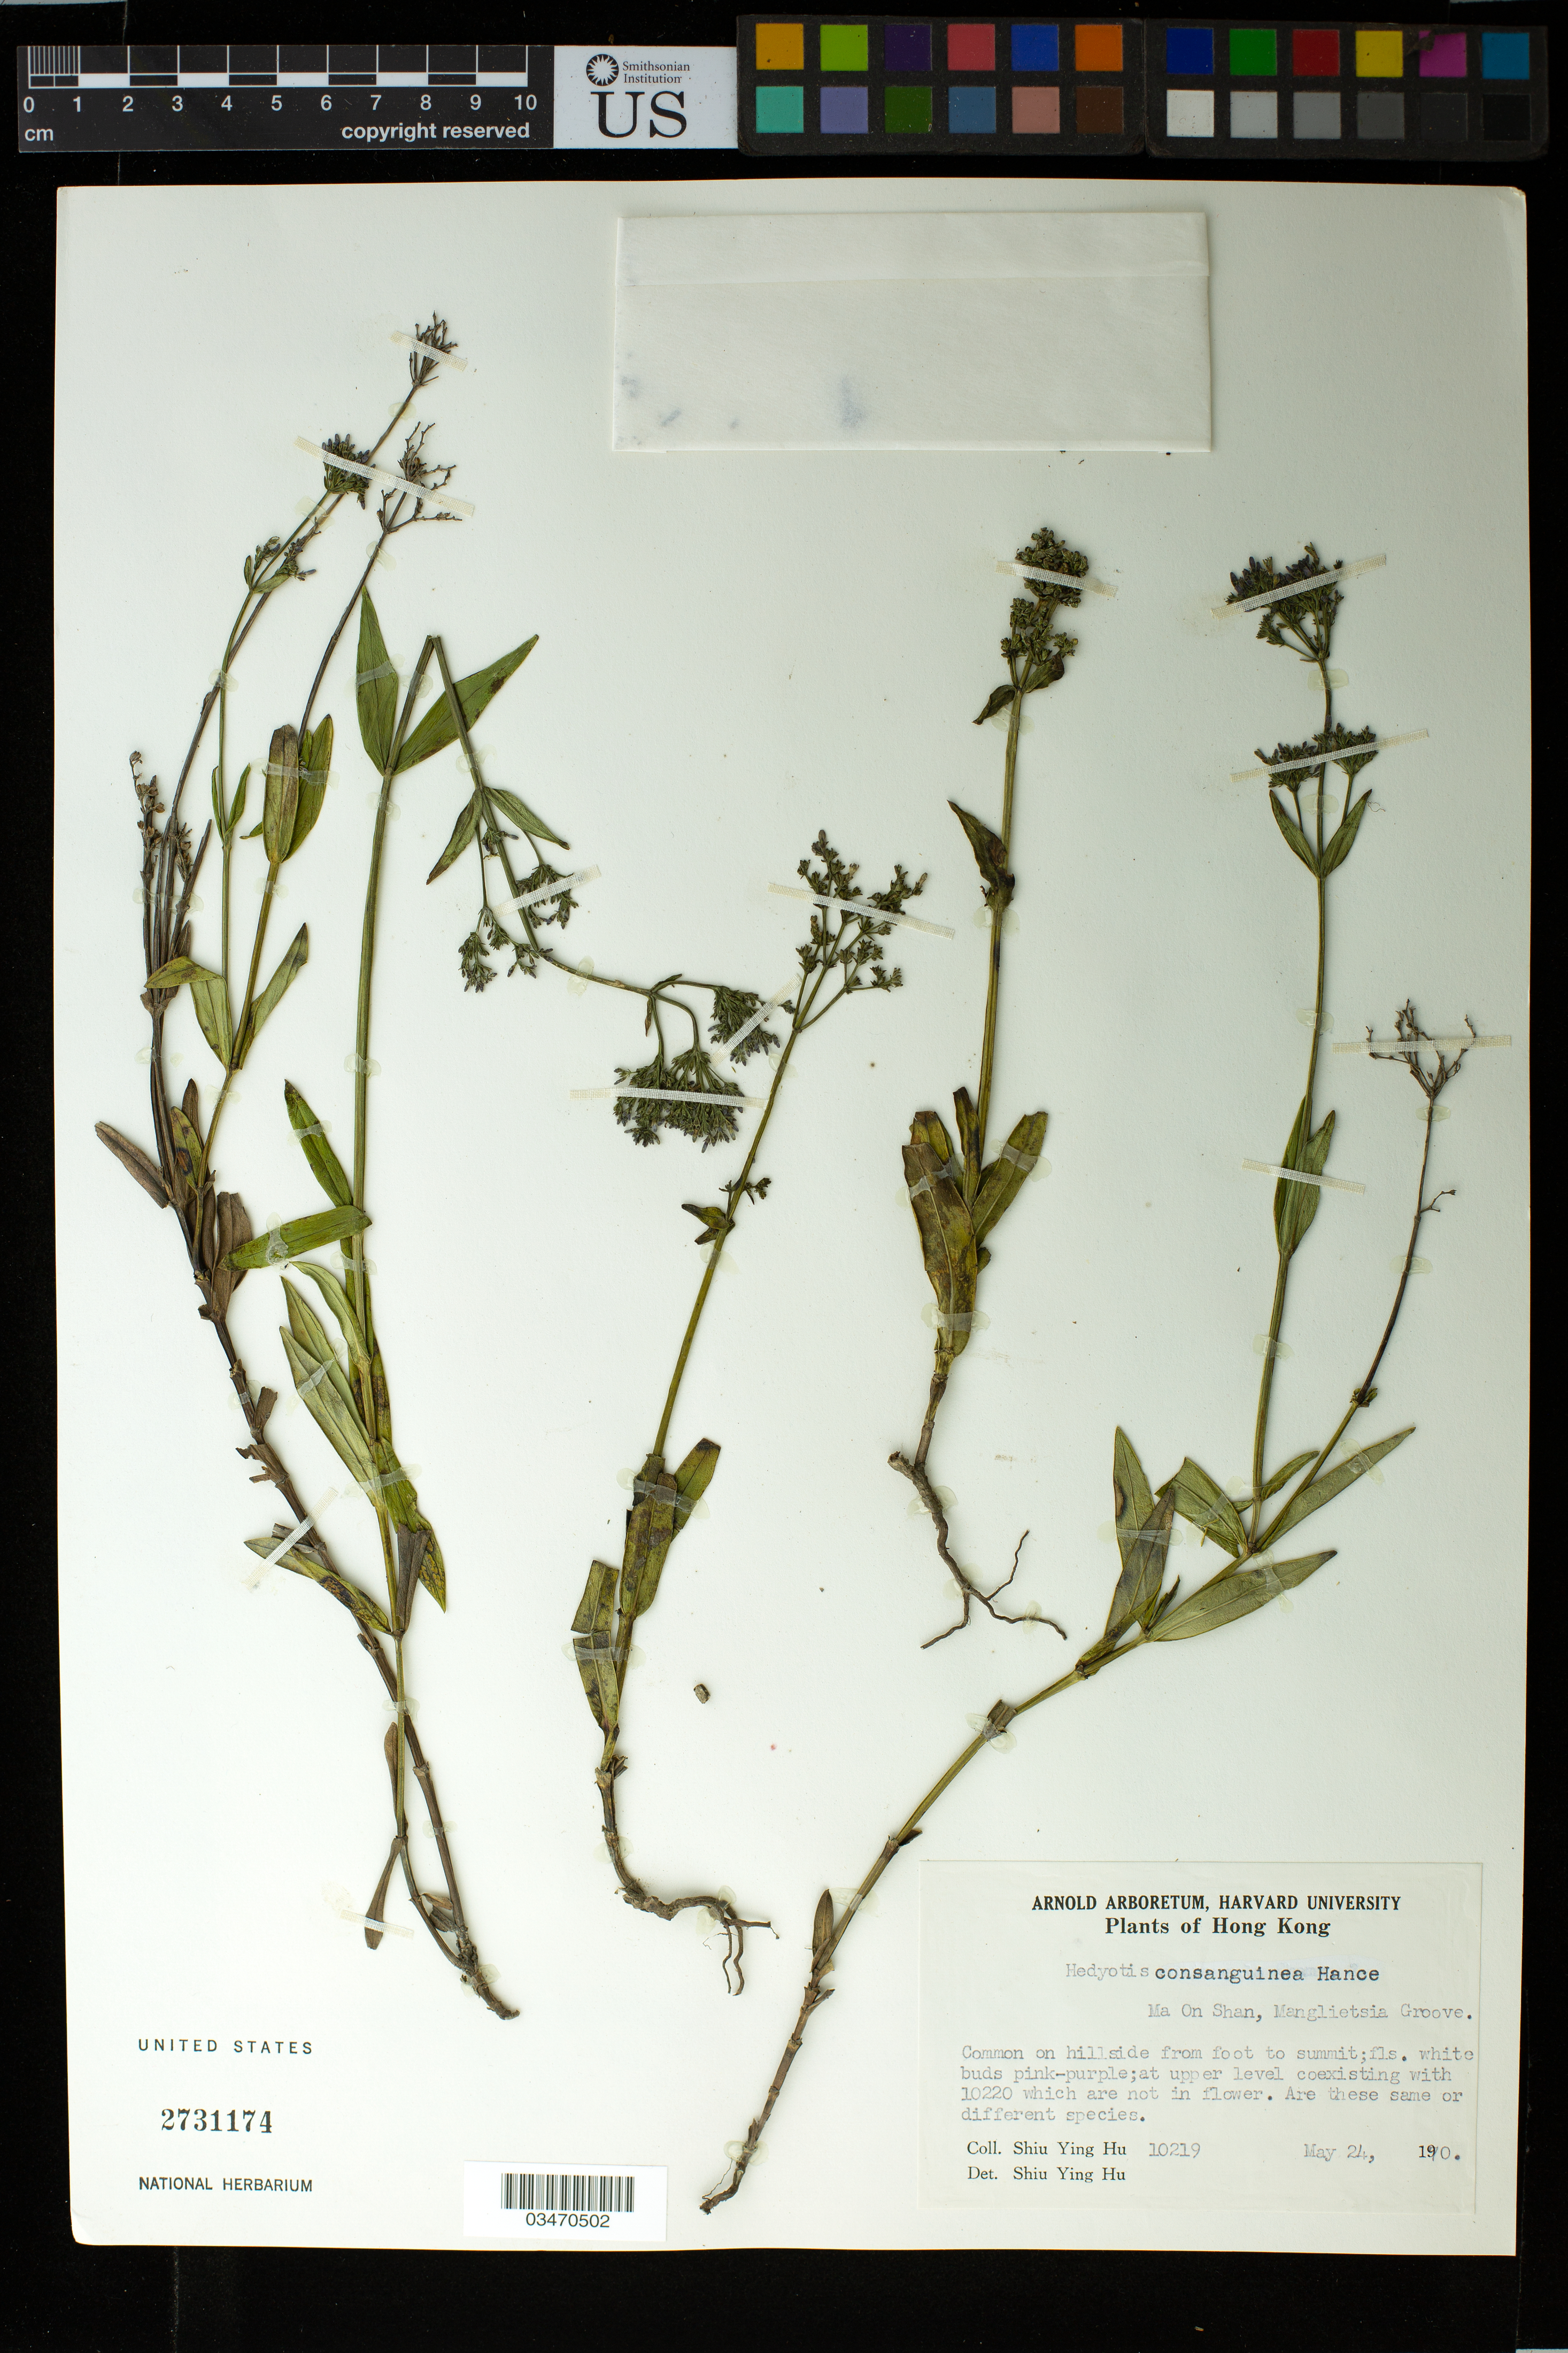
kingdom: Plantae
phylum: Tracheophyta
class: Magnoliopsida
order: Gentianales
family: Rubiaceae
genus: Hedyotis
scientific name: Hedyotis consanguinea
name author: Hance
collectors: S. Y. Hu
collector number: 10219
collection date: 1970-05-24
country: China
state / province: Hong Kong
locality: Ma On Shan, Manglietsia Groove.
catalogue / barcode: US 2731174